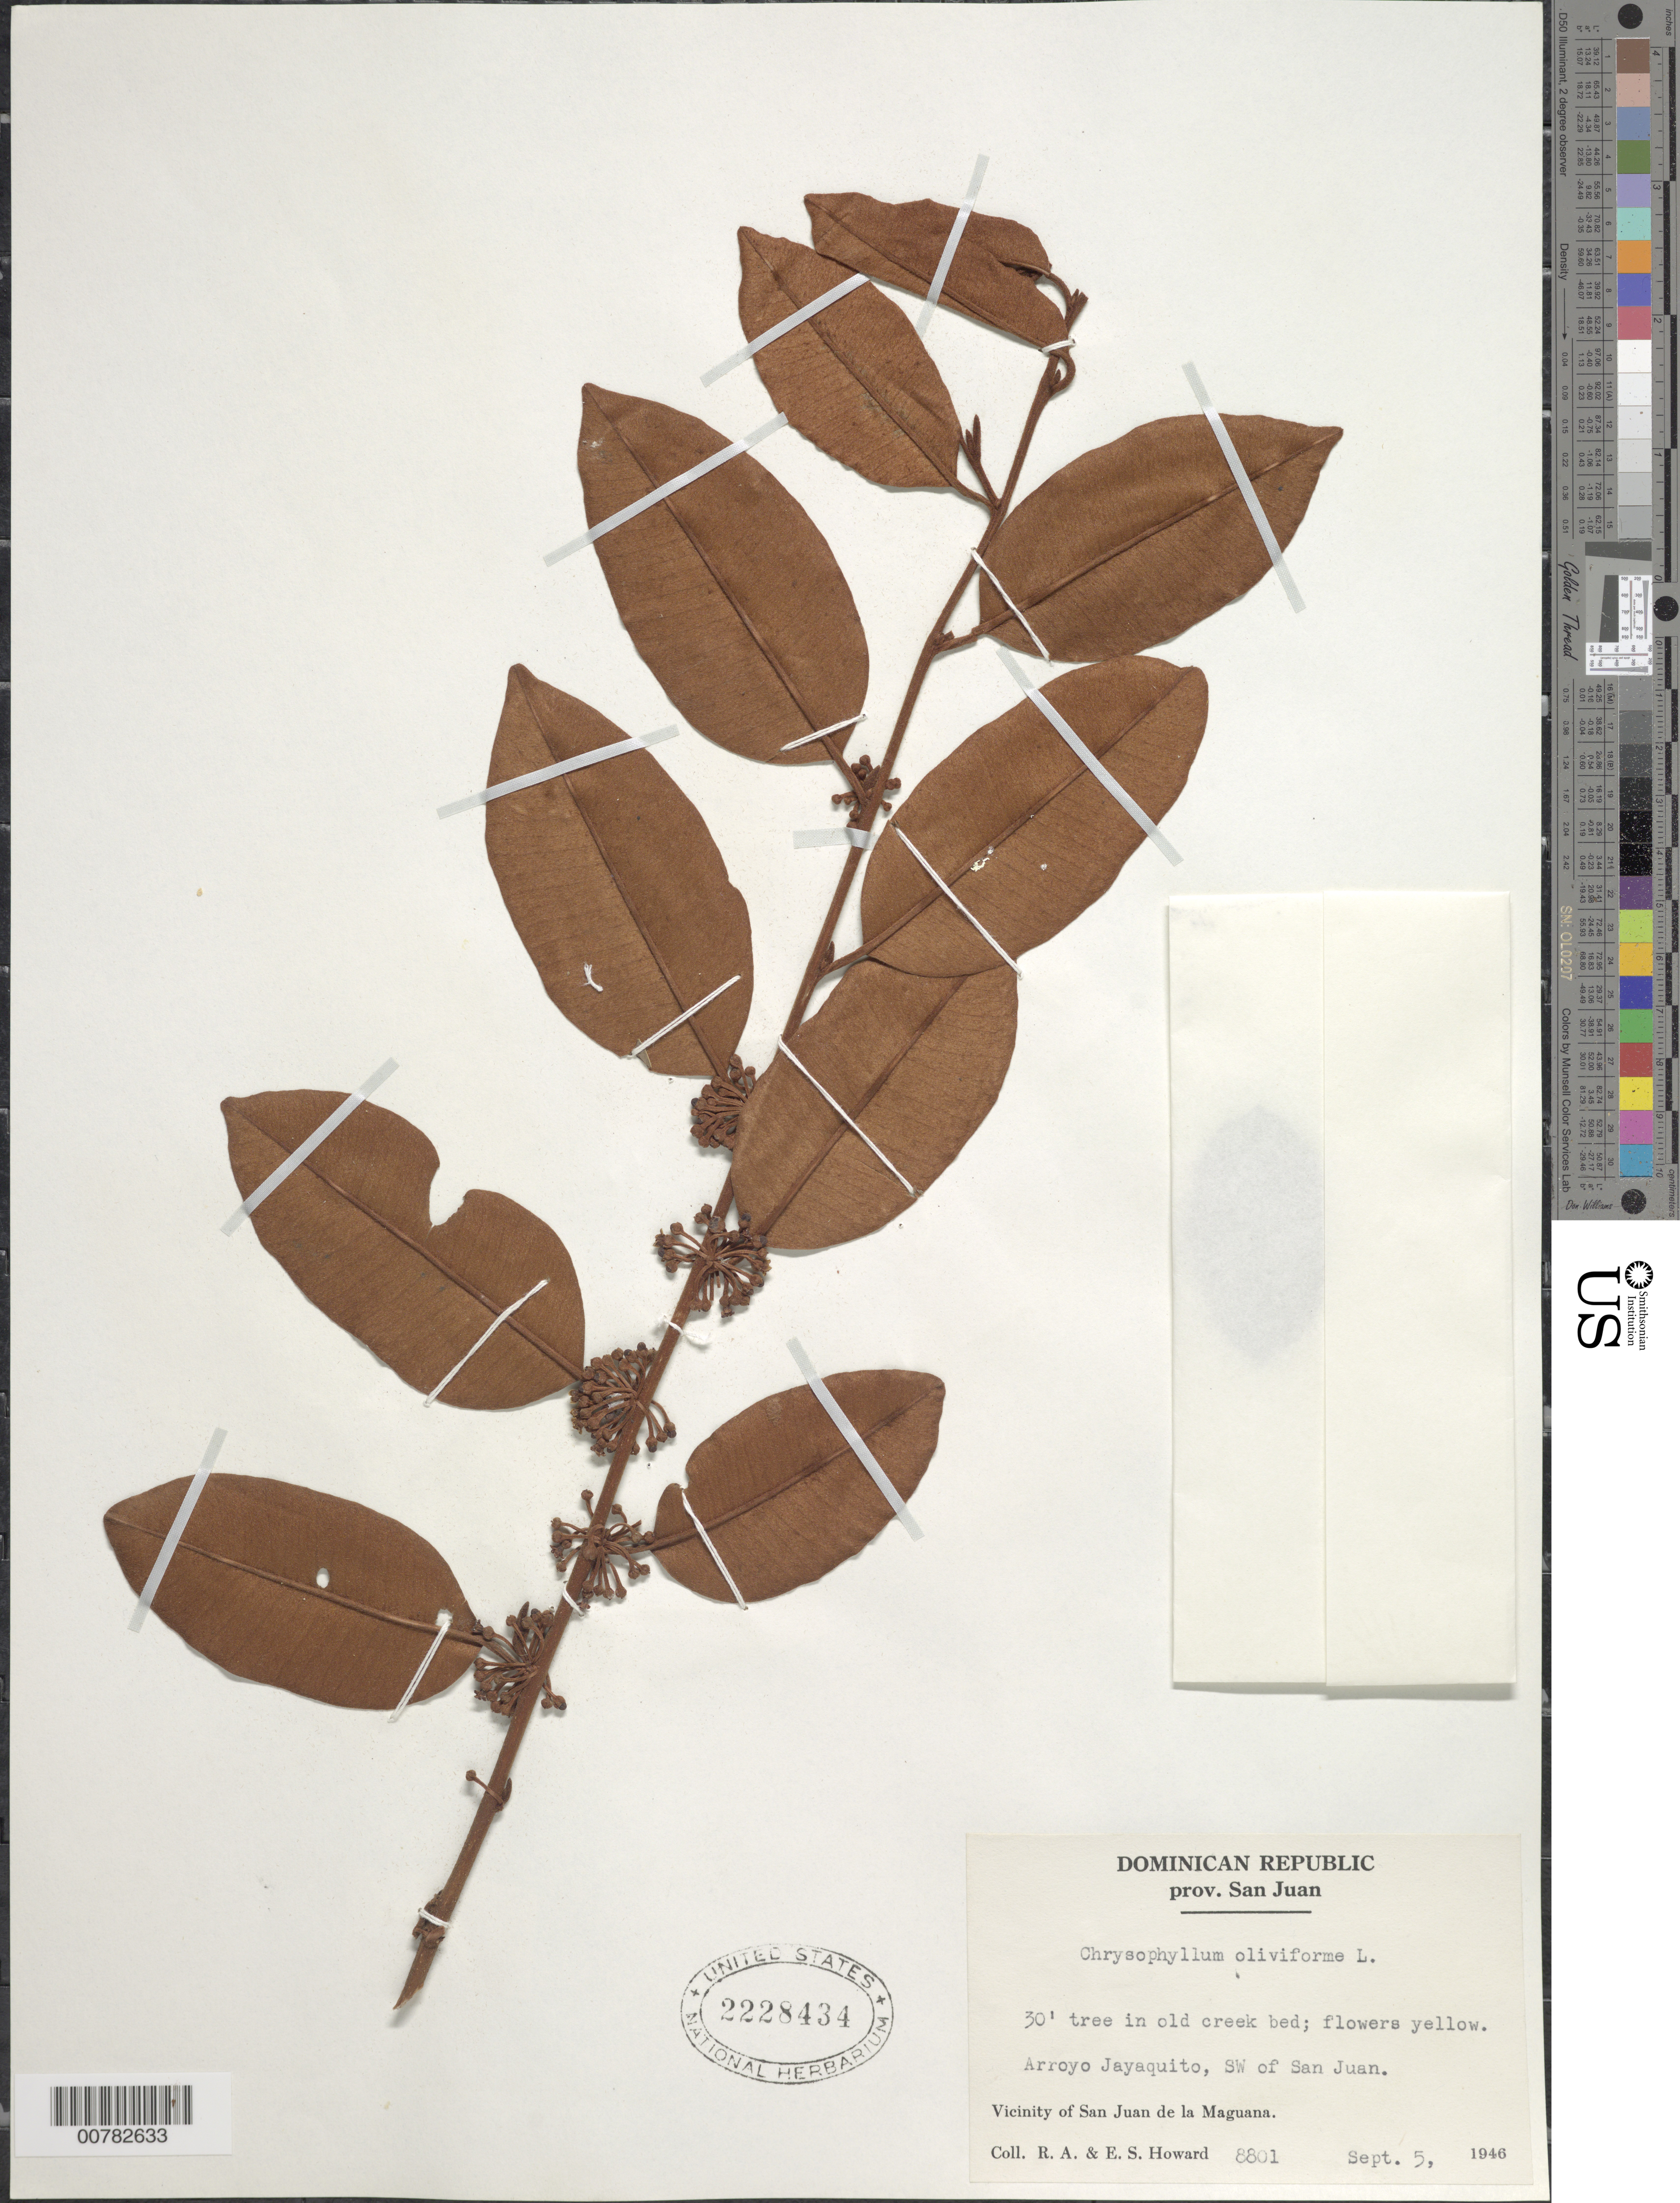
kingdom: Plantae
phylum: Tracheophyta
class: Magnoliopsida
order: Ericales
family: Sapotaceae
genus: Chrysophyllum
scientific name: Chrysophyllum oliviforme subsp. oliviforme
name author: L.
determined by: Cronquist, A. J.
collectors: R. A. Howard & E. S. Howard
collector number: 8801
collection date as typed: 05 Sep 1946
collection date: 1946-09-05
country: Dominican Republic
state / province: San Juan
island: Hispaniola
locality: Vicinity of San Juan de la Maguana, SW of San Juan, Arroyo Jayaquito.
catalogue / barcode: US 2228434